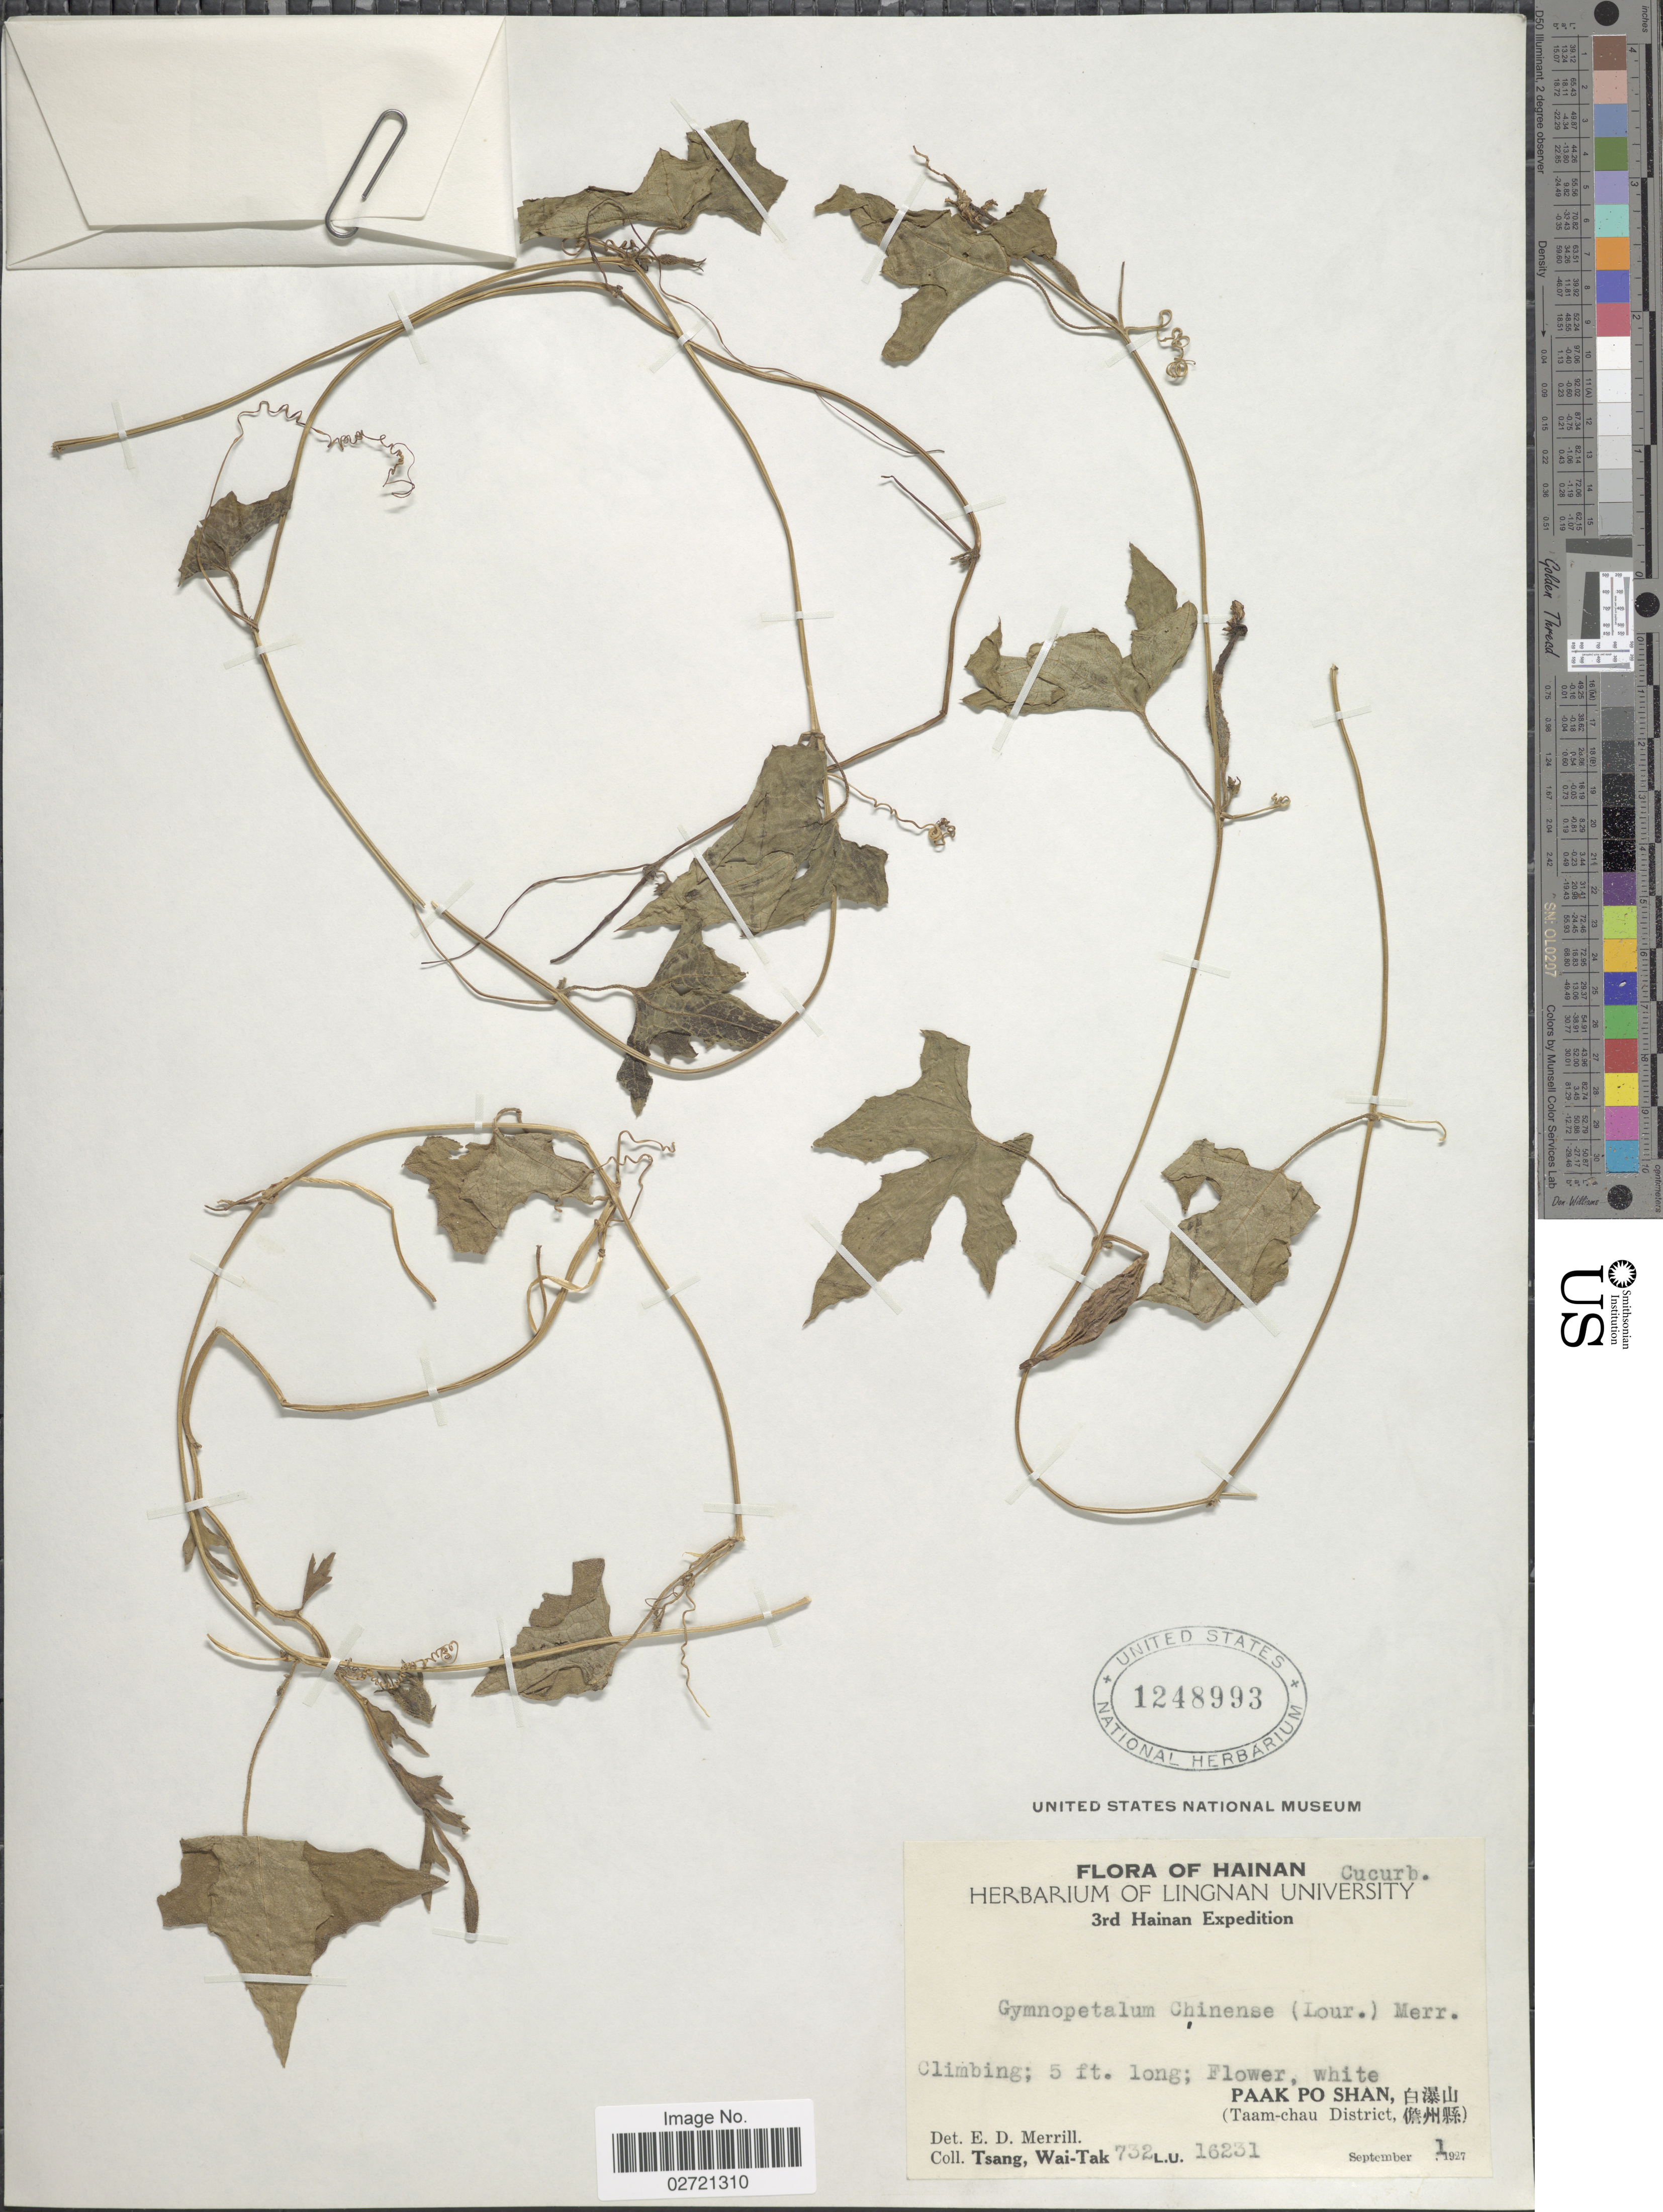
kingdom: Plantae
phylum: Tracheophyta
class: Magnoliopsida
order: Cucurbitales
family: Cucurbitaceae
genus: Trichosanthes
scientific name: Trichosanthes costata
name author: Blume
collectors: W. T. Tsang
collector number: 732/16231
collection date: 1927-09-01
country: China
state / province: Hainan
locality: Hainan, Paak Po Shan (Taam-chau District)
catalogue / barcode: US 1248993